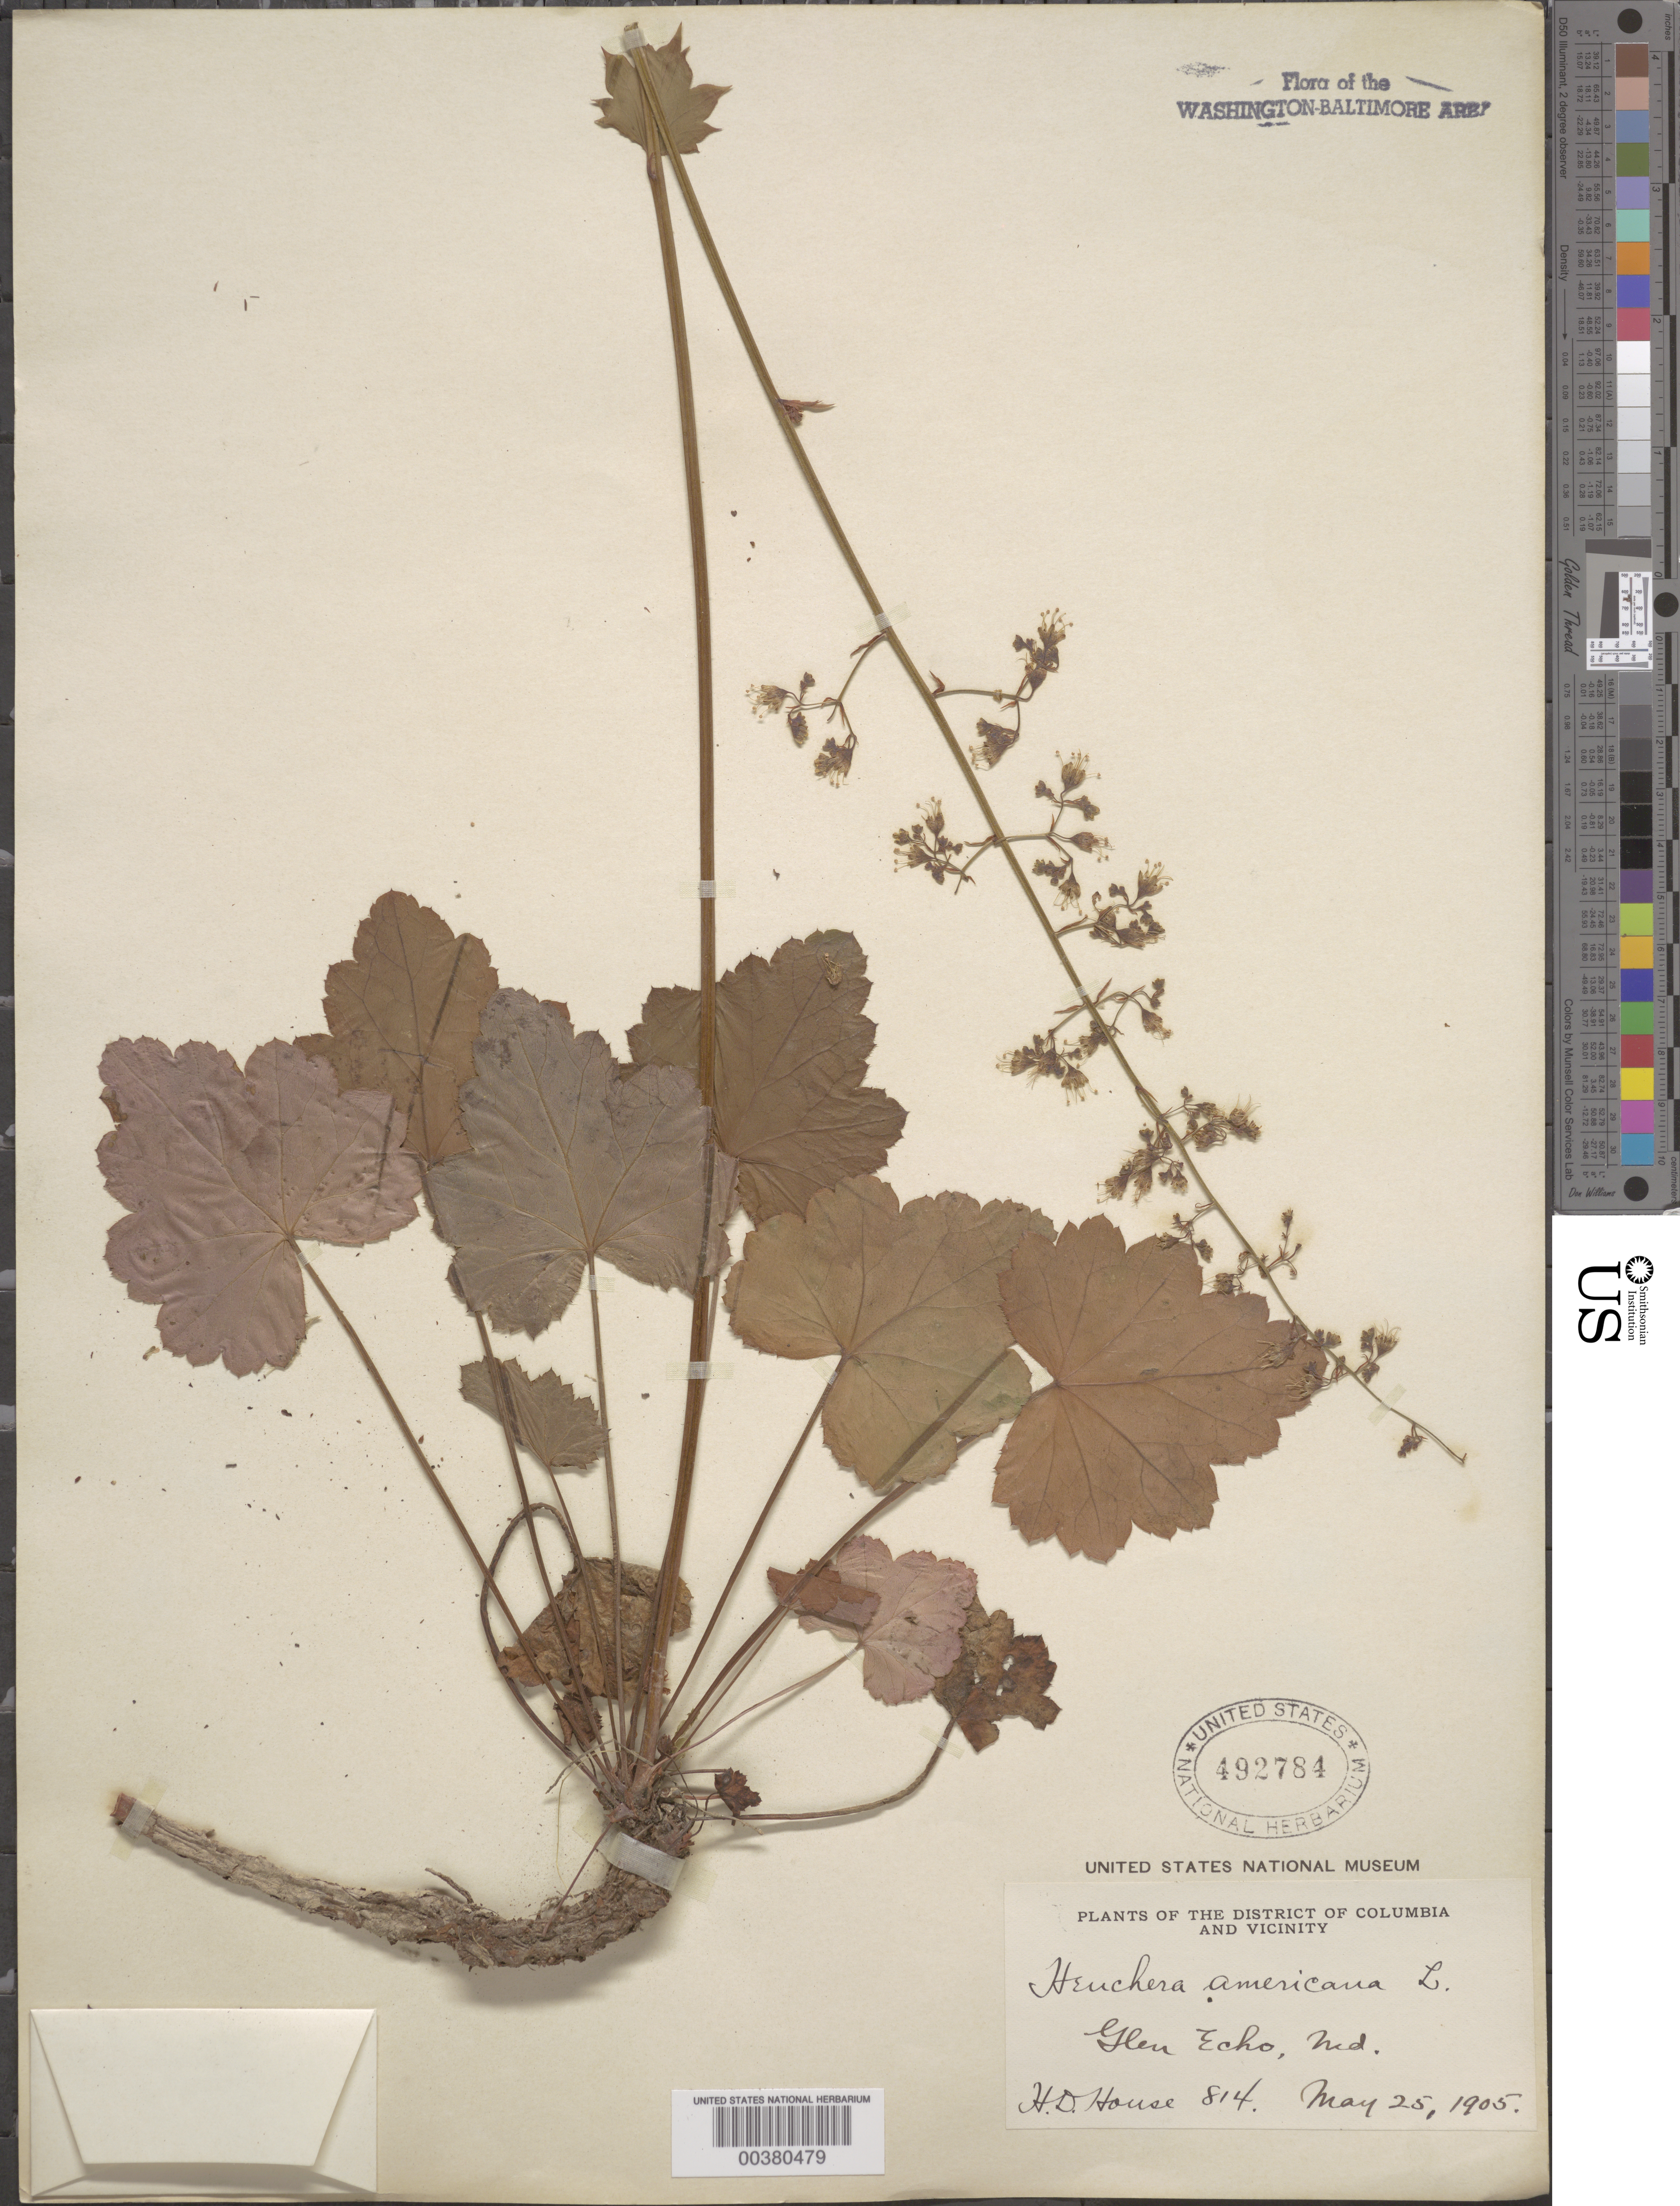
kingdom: Plantae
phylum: Tracheophyta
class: Magnoliopsida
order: Saxifragales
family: Saxifragaceae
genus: Heuchera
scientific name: Heuchera americana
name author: L.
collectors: H. D. House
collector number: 814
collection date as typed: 25 May 1905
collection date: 1905-05-25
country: United States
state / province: Maryland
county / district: Montgomery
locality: Glen Echo C. & O. Canal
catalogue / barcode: US 492784